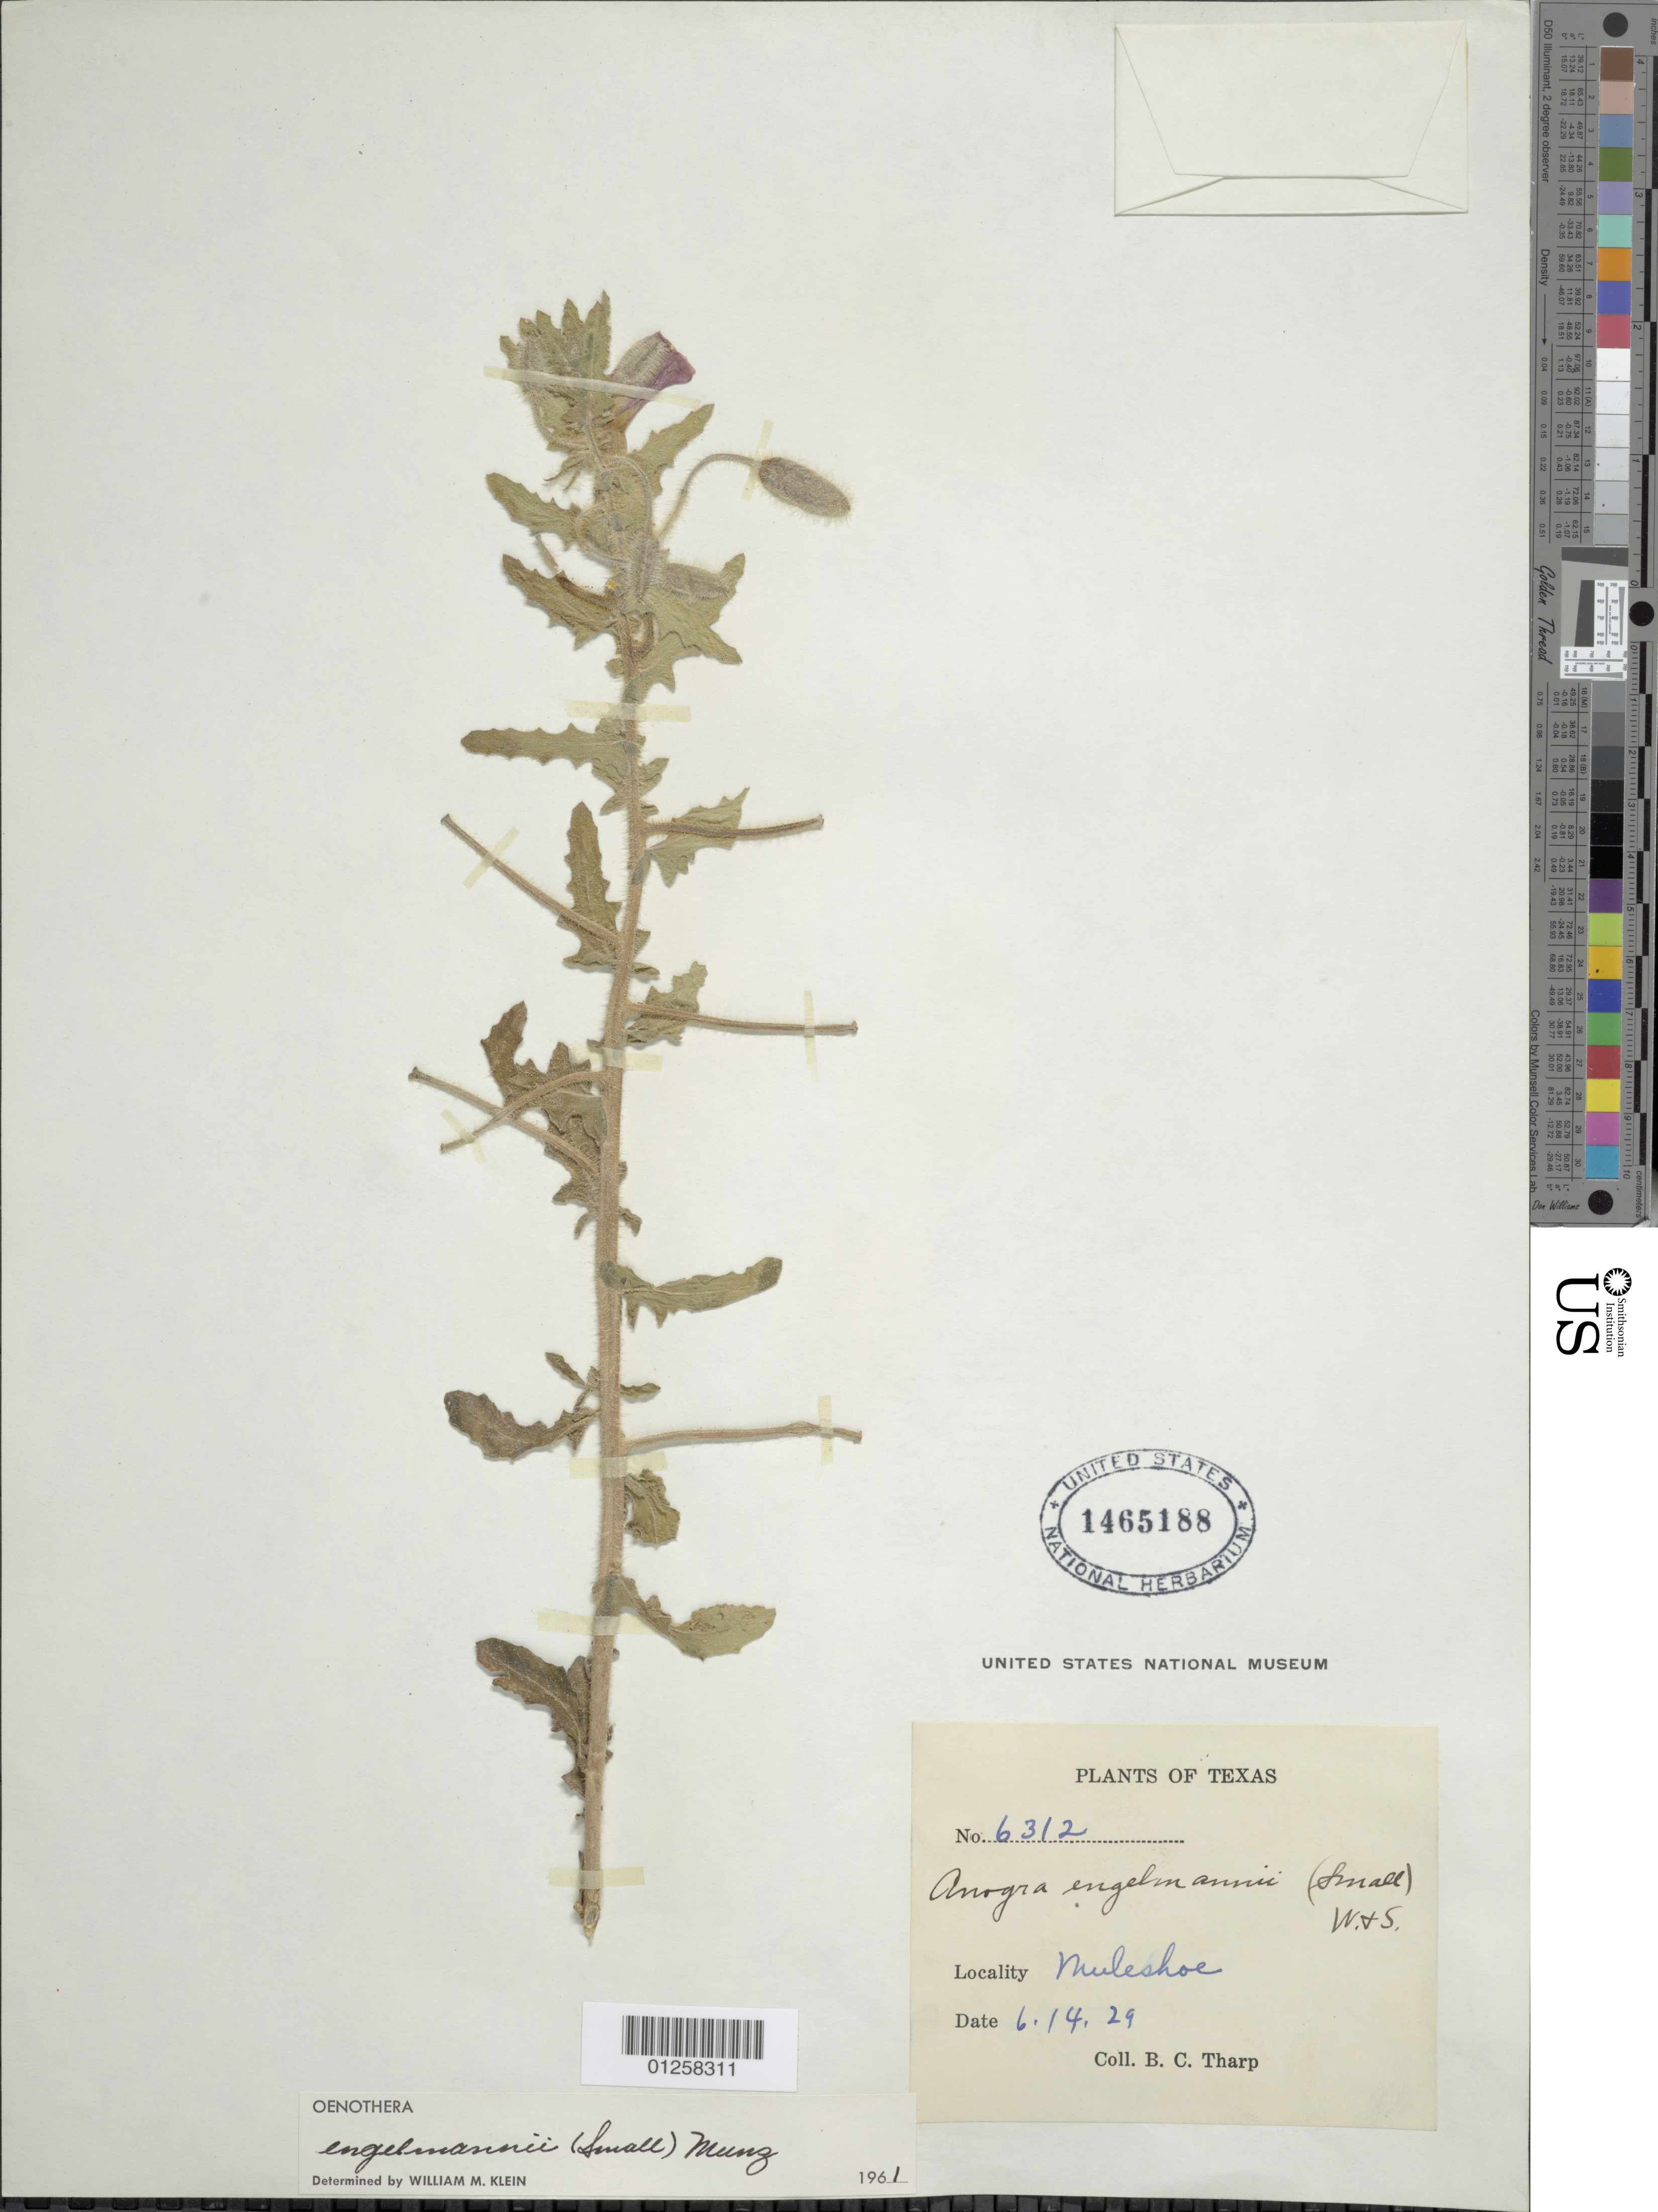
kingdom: Plantae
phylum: Tracheophyta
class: Magnoliopsida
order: Myrtales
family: Onagraceae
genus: Oenothera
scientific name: Oenothera engelmannii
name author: (Small) Munz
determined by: Klein, W. M.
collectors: B. C. Tharp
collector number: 6312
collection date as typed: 6.14.29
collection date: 1929-06-14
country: United States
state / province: Texas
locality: Muleshoe.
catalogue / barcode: US 1465188